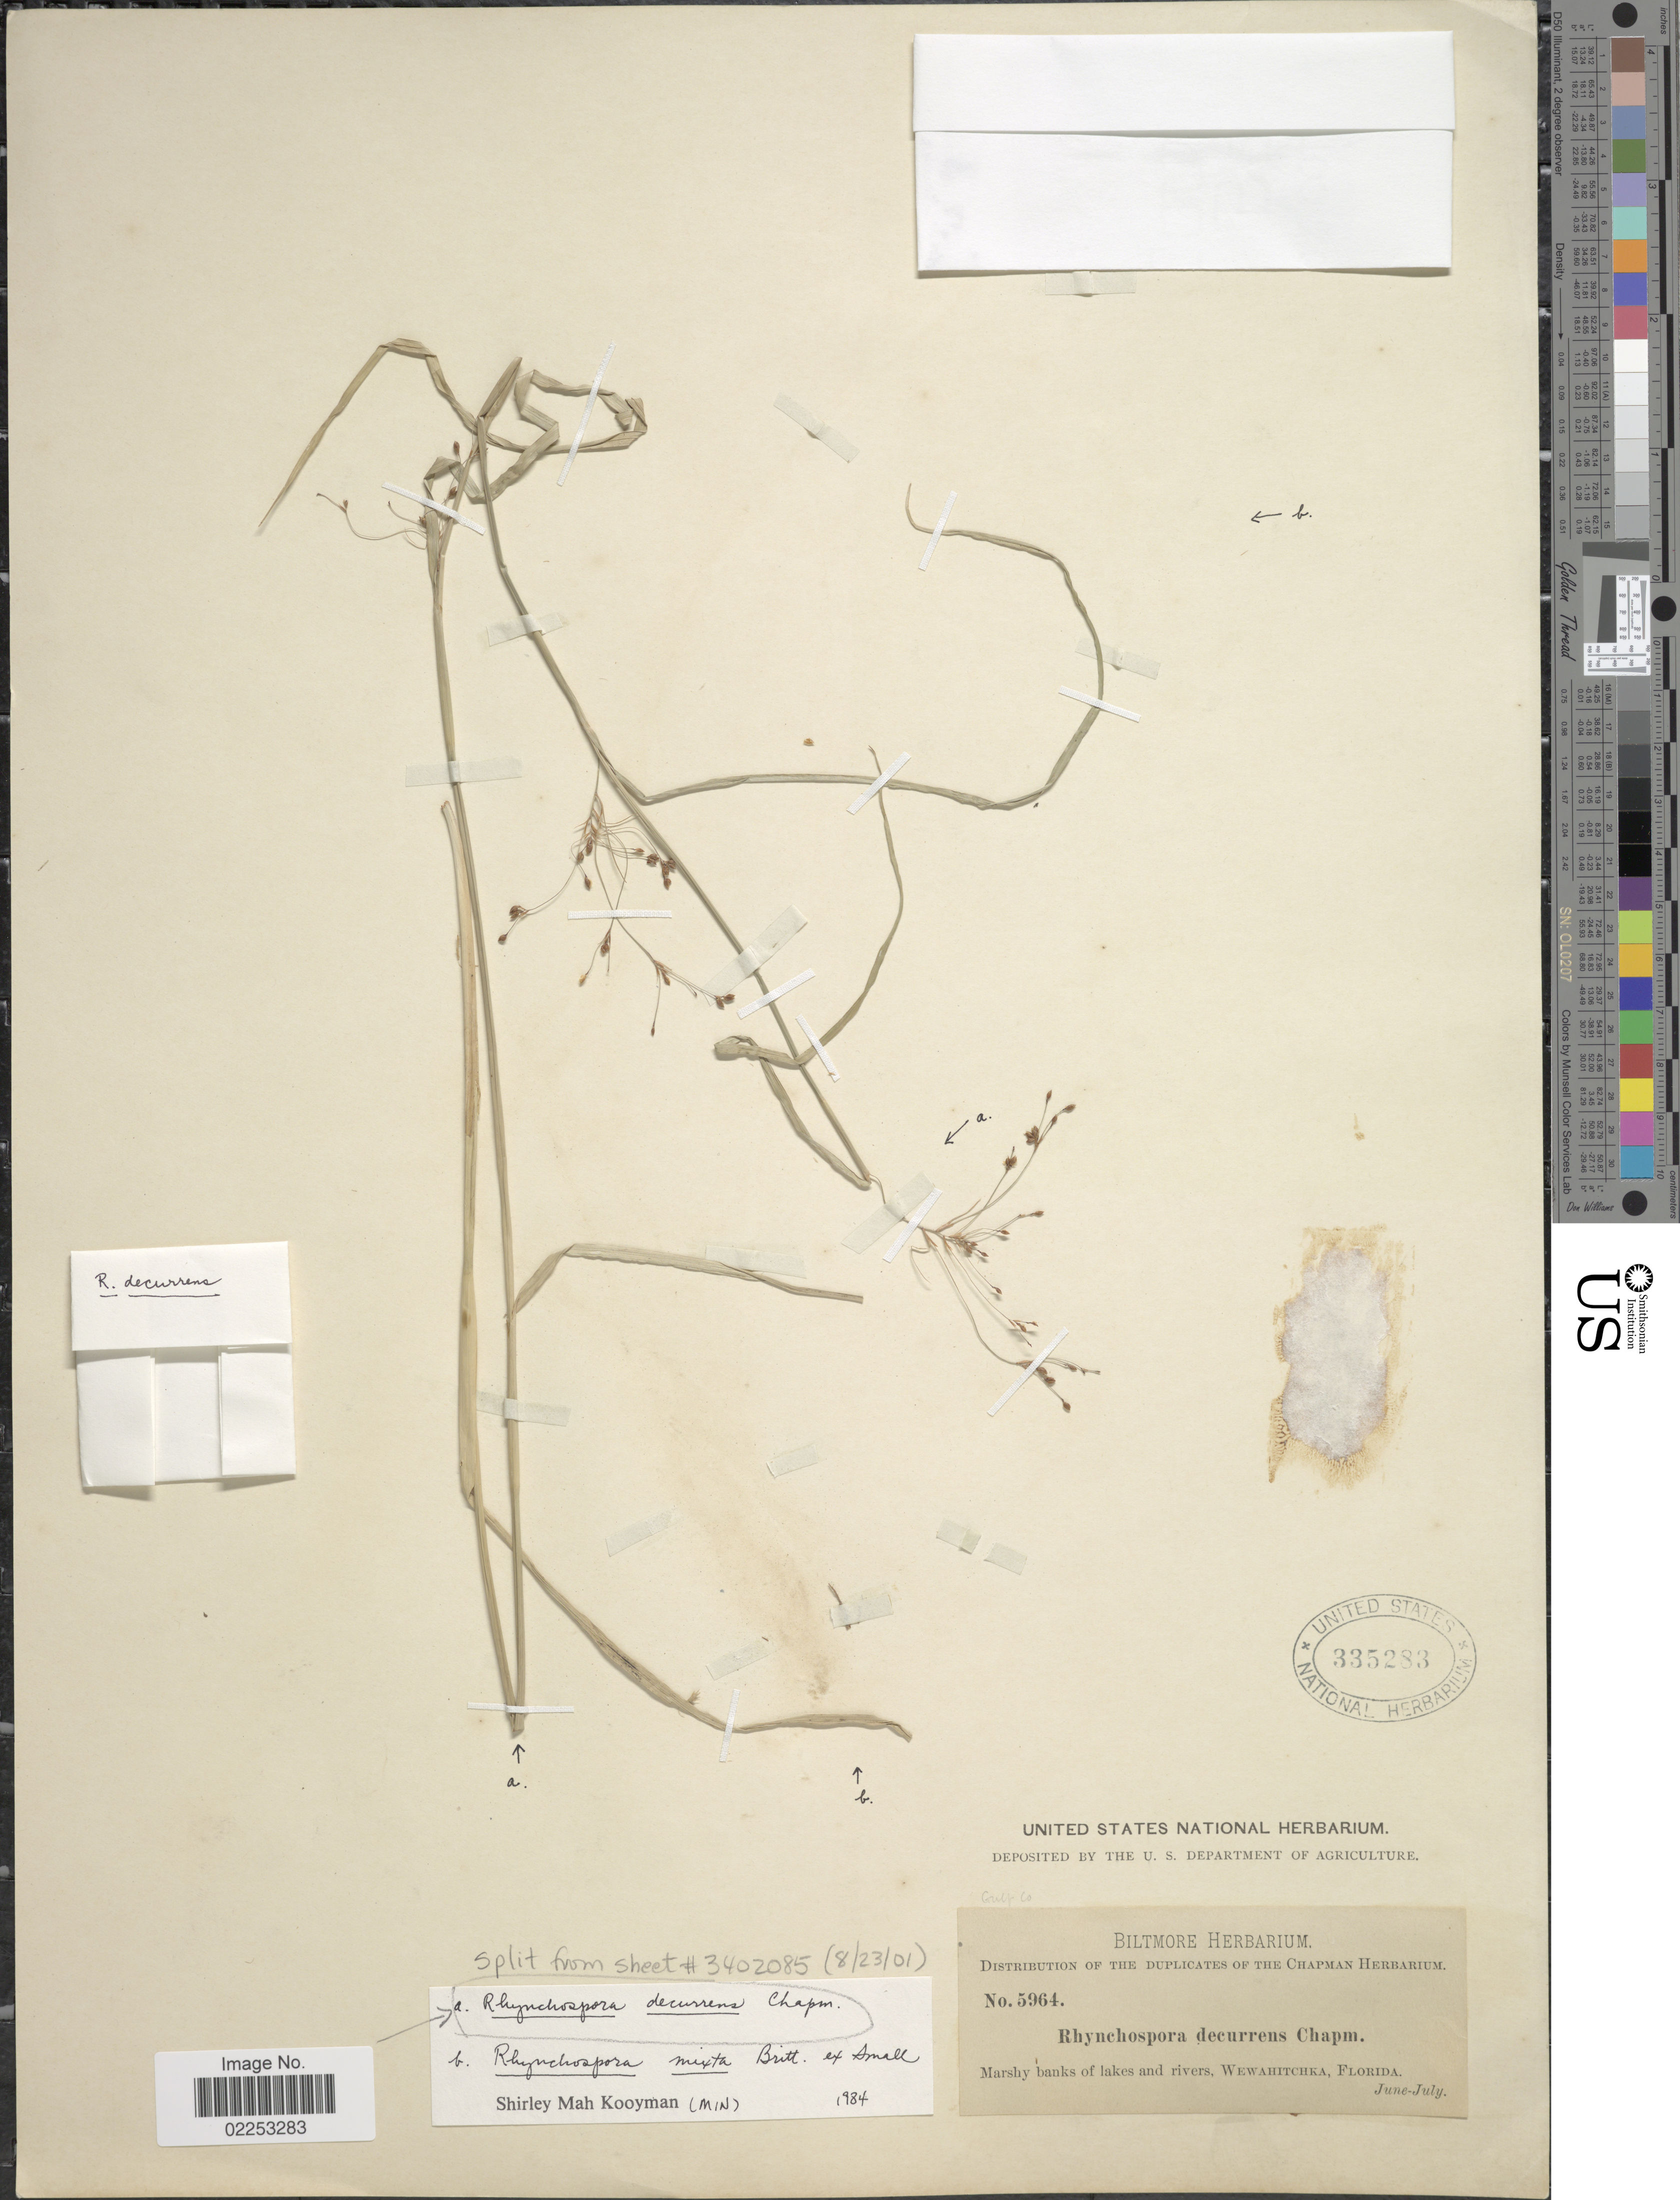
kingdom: Plantae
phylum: Tracheophyta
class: Liliopsida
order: Poales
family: Cyperaceae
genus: Rhynchospora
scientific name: Rhynchospora decurrens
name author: Chapm.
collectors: ex herb. Biltmore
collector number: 5964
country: United States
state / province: Florida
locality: Wewahitchka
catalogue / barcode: US 335283